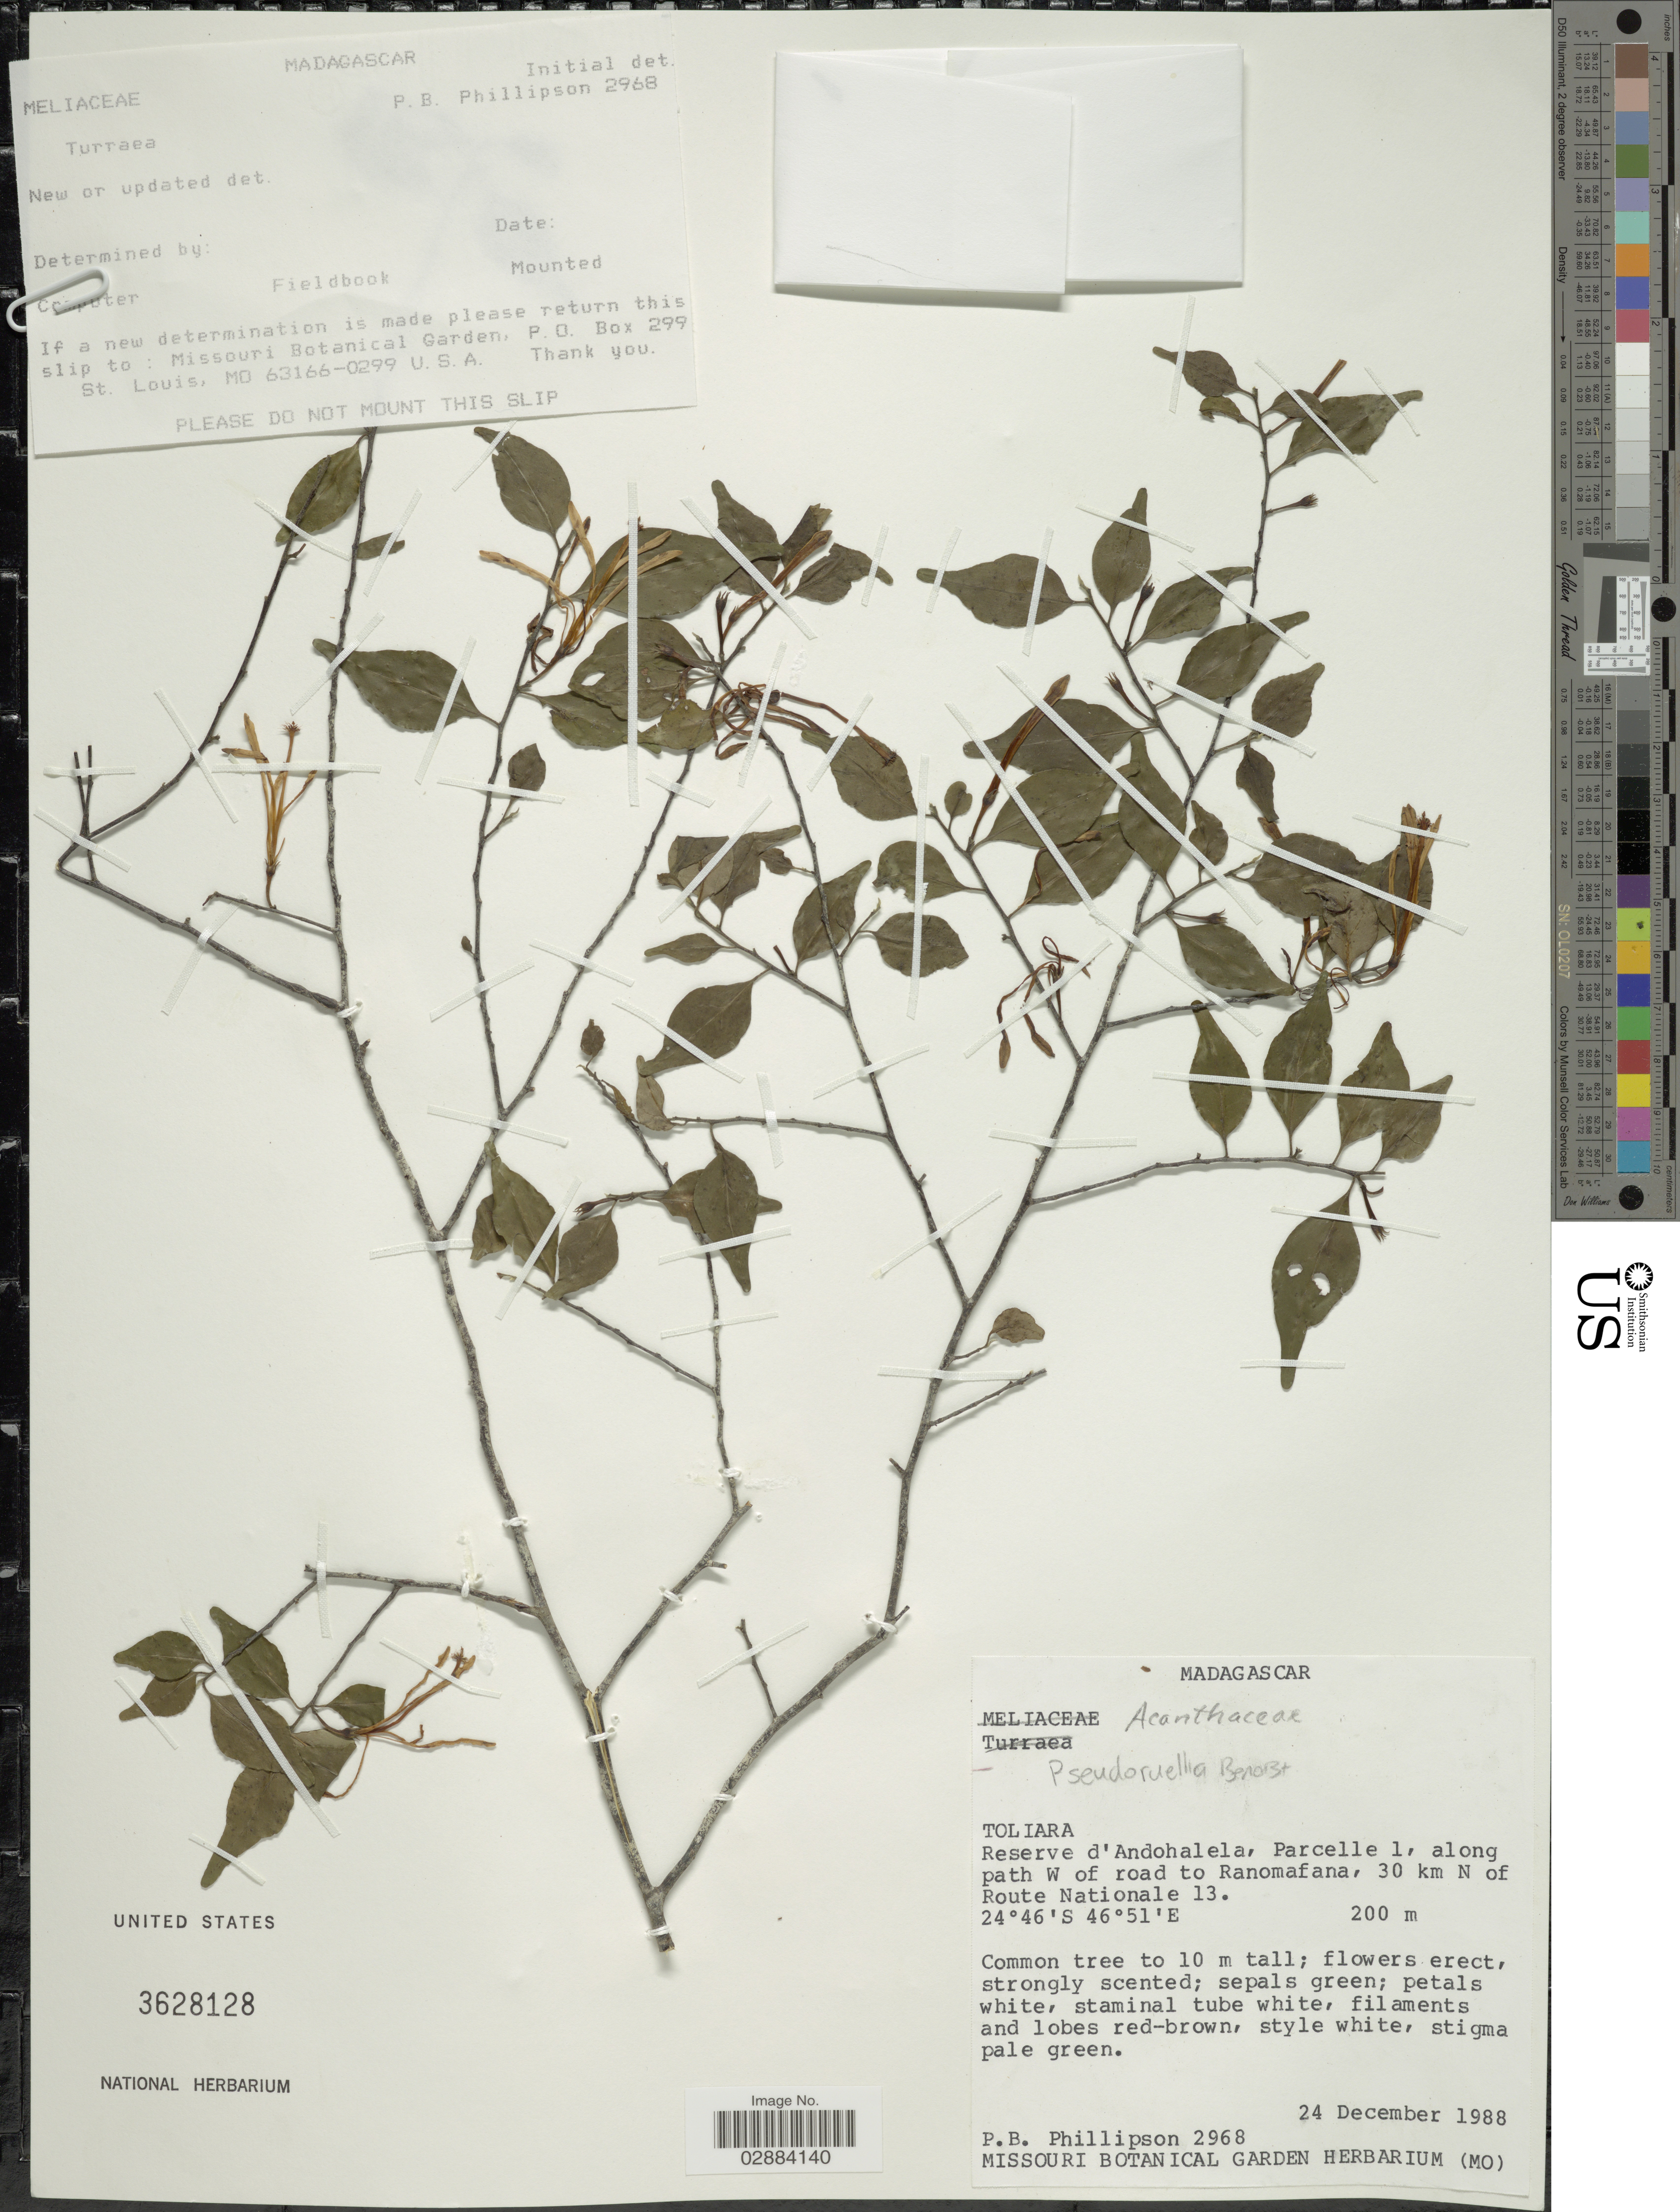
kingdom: Plantae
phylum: Tracheophyta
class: Magnoliopsida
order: Lamiales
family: Acanthaceae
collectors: P. B. Phillipson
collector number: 2968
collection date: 1988-12-24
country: Madagascar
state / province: Anosy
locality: Reserve d'Andohalela, Parcelle I, along path W of road to Ranomafana, 30 km N of Route Nationale 13.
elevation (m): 200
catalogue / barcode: US 3628128